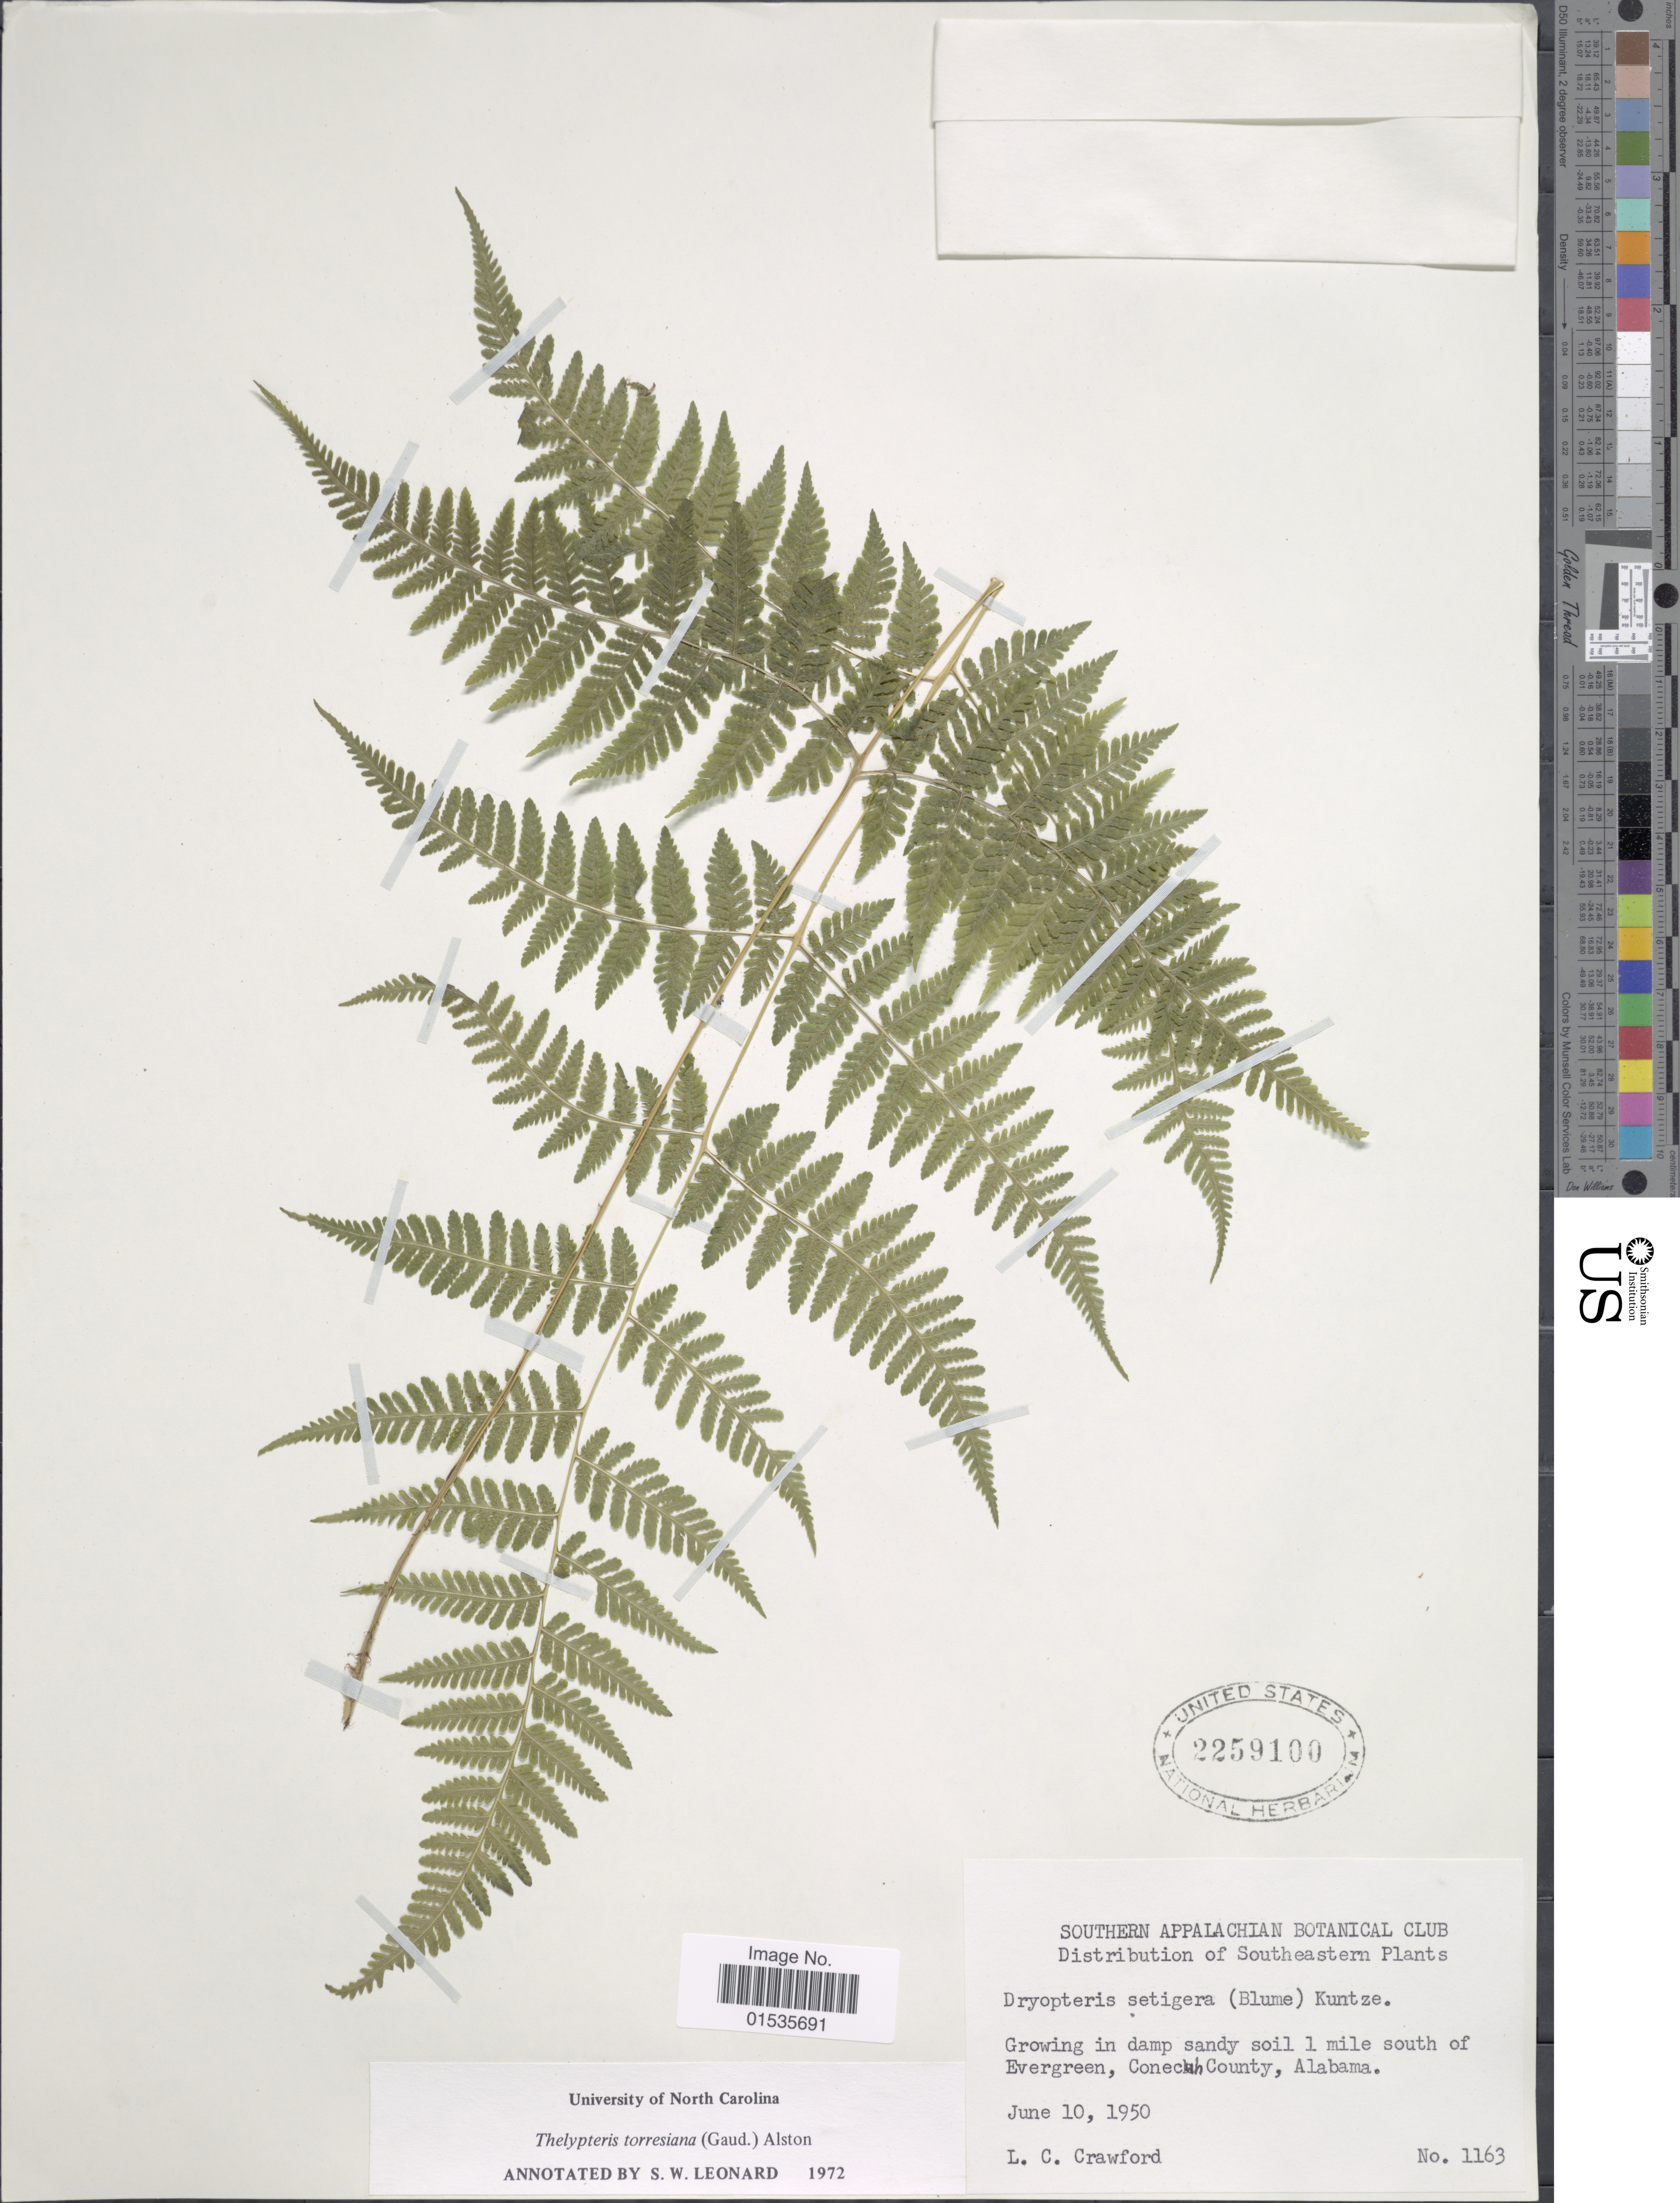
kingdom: Plantae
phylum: Tracheophyta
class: Polypodiopsida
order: Polypodiales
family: Thelypteridaceae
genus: Macrothelypteris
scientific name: Macrothelypteris torresiana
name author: (Gaudich.) Ching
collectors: L. Crawford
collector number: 1163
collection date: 1950-06-10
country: United States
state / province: Alabama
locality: Growing in damp sandy soil 1 mile south of Evergreen, Conech County, Alabama.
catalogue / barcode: US 2259100